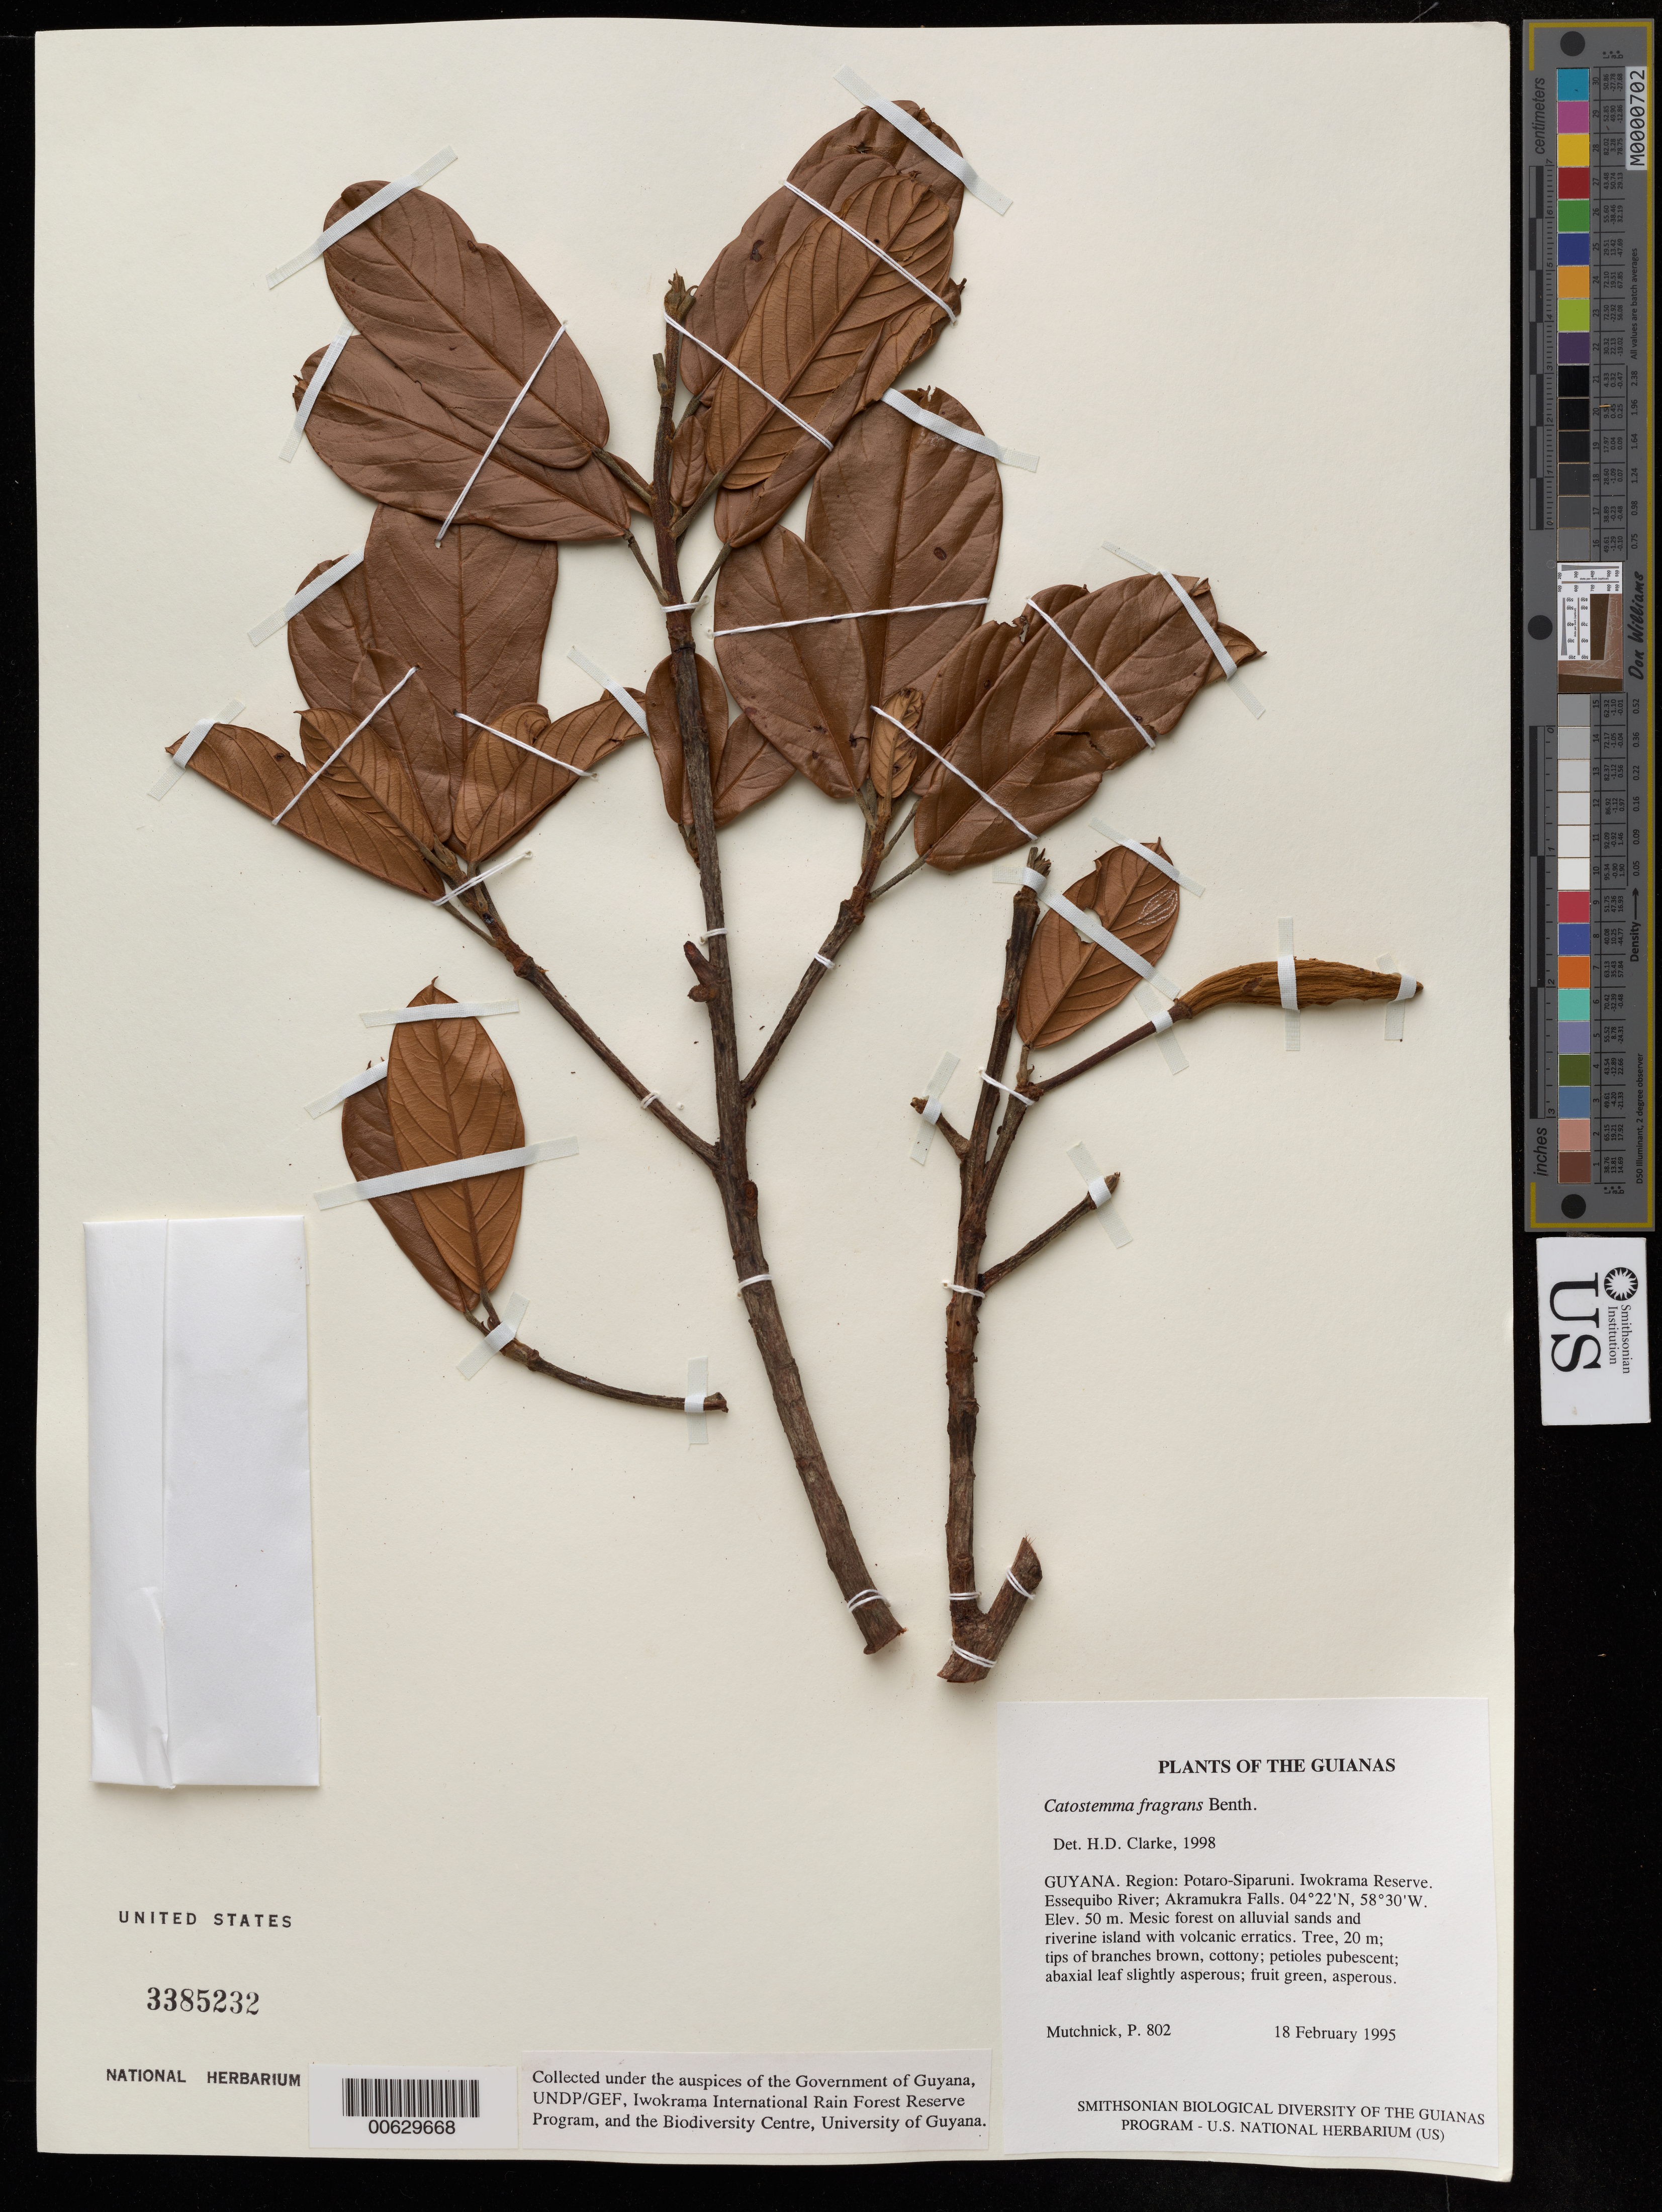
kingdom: Plantae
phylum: Tracheophyta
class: Magnoliopsida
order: Malvales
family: Malvaceae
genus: Catostemma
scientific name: Catostemma fragrans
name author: Benth.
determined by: Dorr, L. J., (BOT), Smithsonian Institution - National Museum of Natural History (UNITED STATES)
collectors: P. Mutchnick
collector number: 802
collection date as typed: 18 February 1995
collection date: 1995-02-18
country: Guyana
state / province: Potaro-Siparuni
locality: Iwokrama Reserve. Essequibo River; Akramukra Falls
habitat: Mesic forest on alluvial sands and riverine island with volcanic erratics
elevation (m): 50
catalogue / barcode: US 3385232